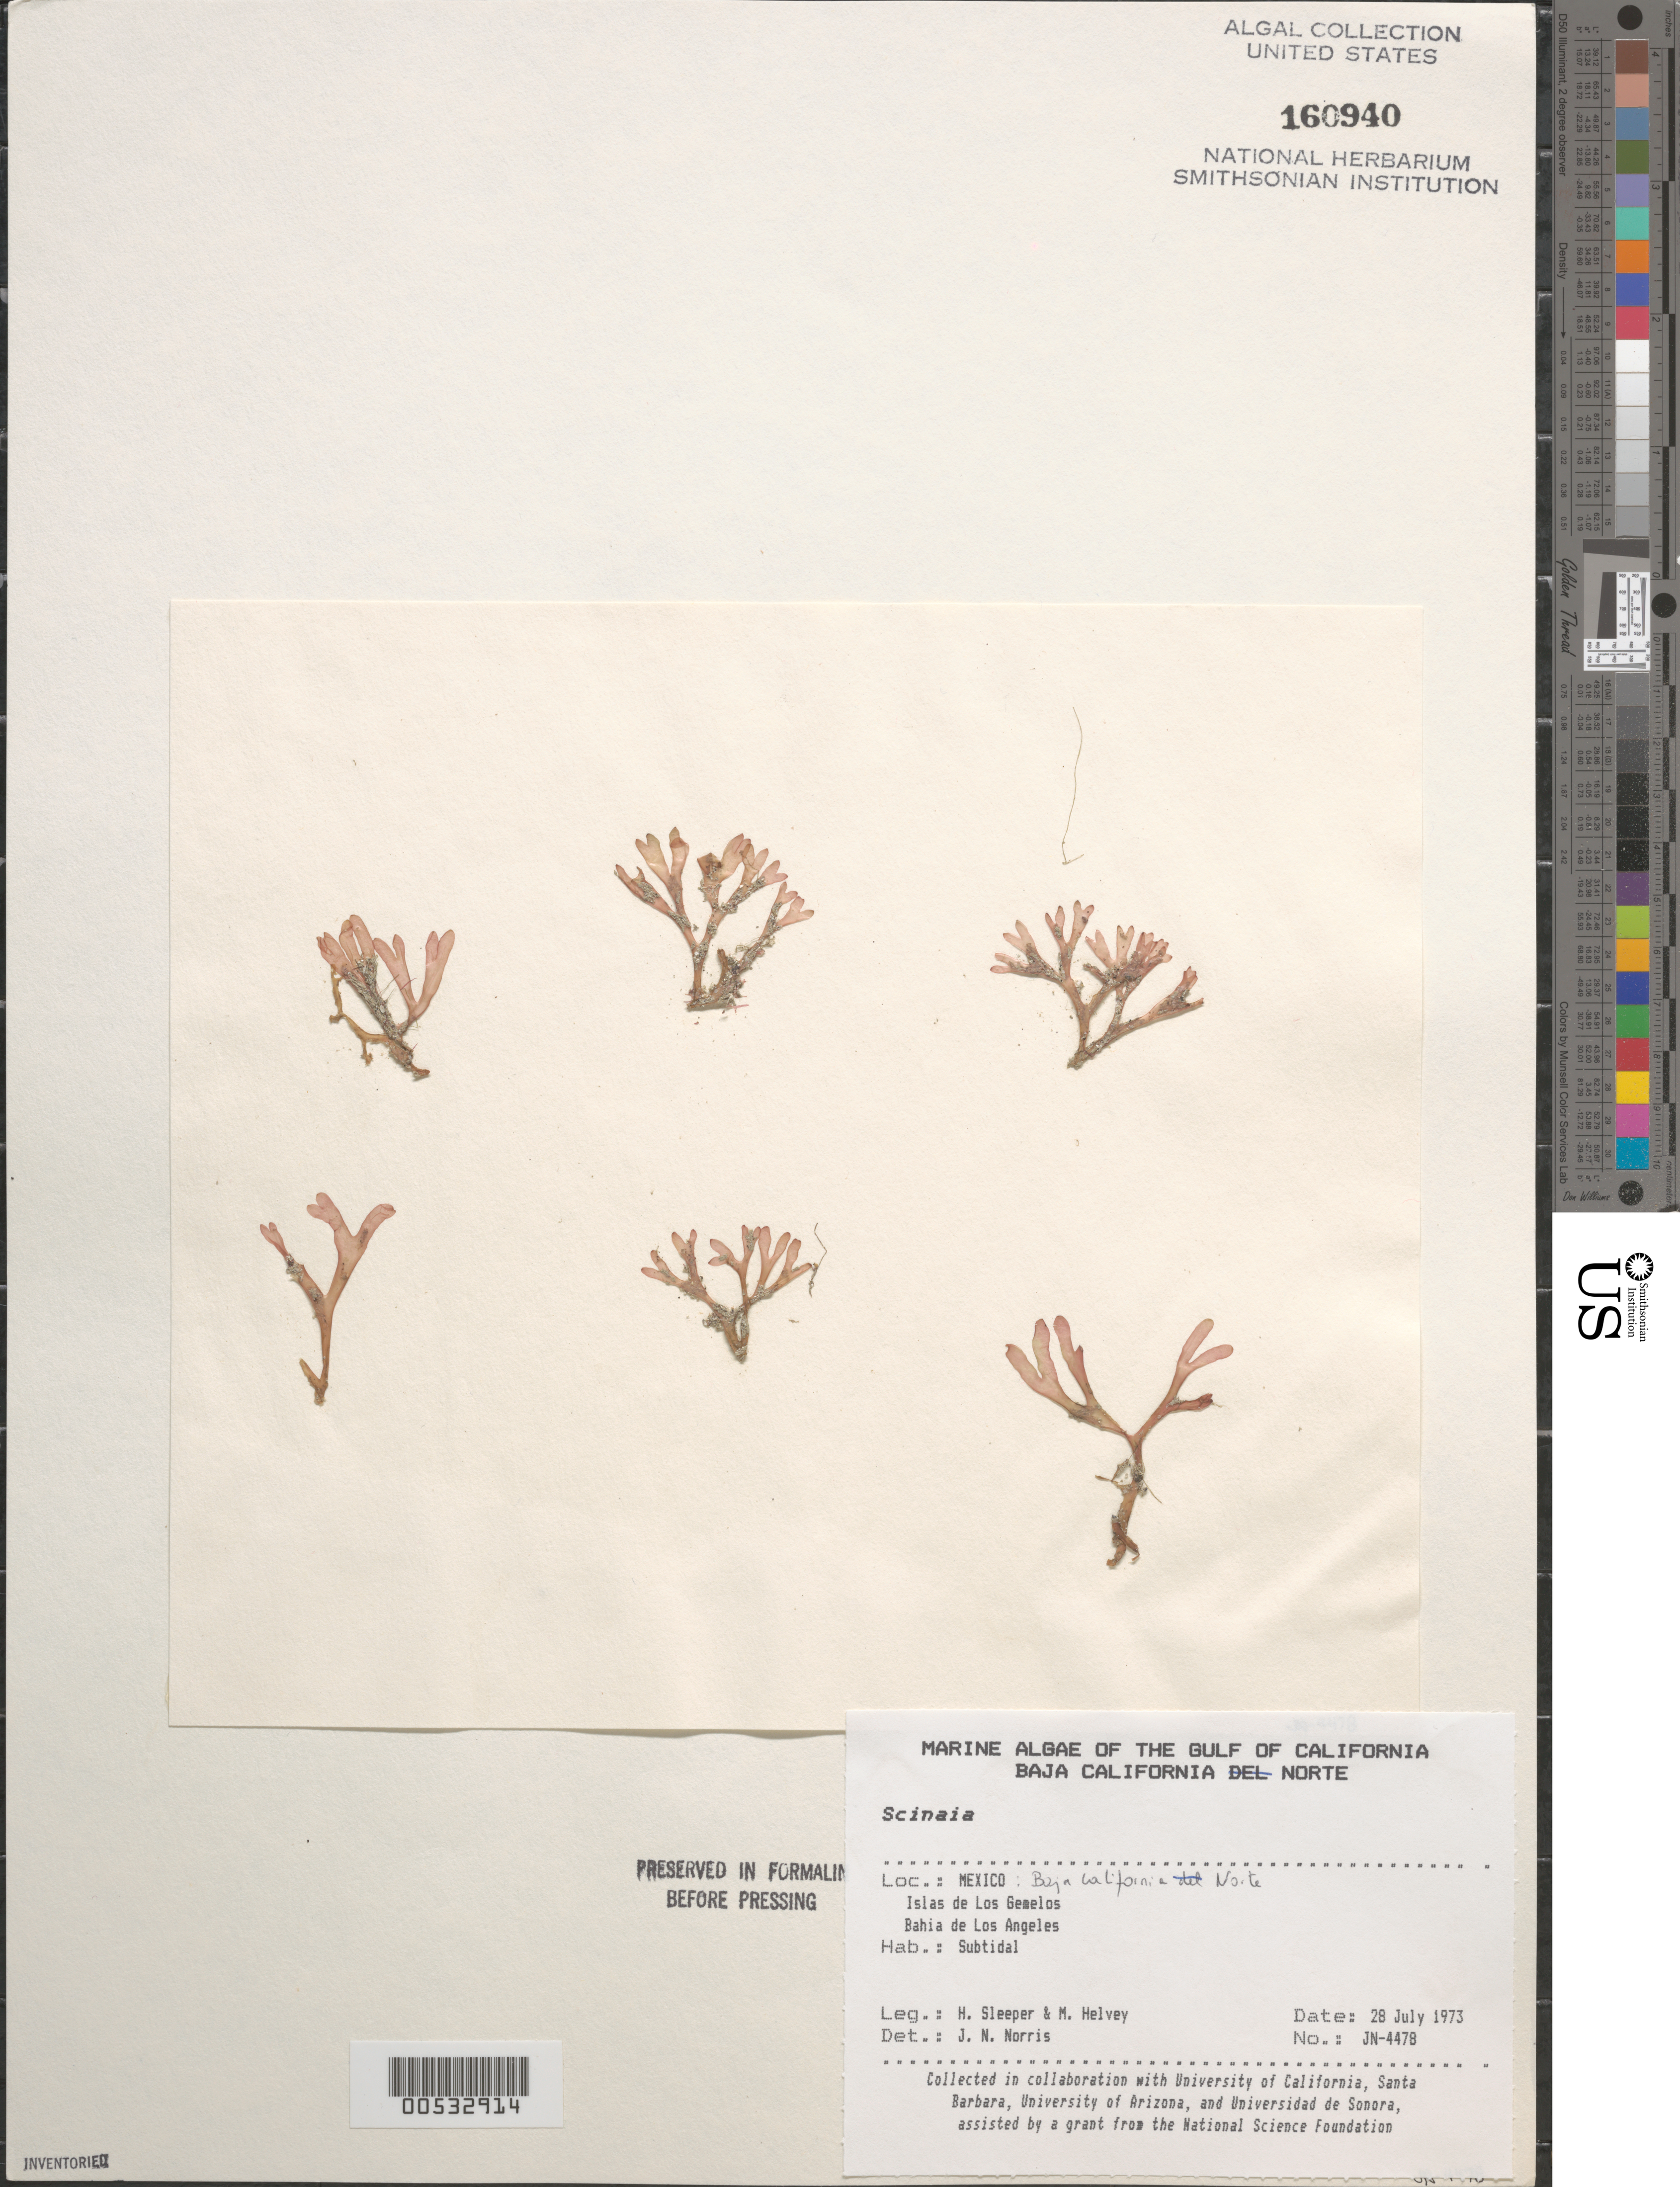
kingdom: Plantae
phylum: Rhodophyta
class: Florideophyceae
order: Nemaliales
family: Scinaiaceae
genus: Scinaia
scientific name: Scinaia sp.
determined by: Norris, James N.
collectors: H. Sleeper & M. Helvey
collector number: JN-4478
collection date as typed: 28 Jul 1973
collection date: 1973-07-28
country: Mexico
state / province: Baja California Norte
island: Isla de Los Gemelitos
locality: Bahia de los Angeles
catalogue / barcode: US 160940